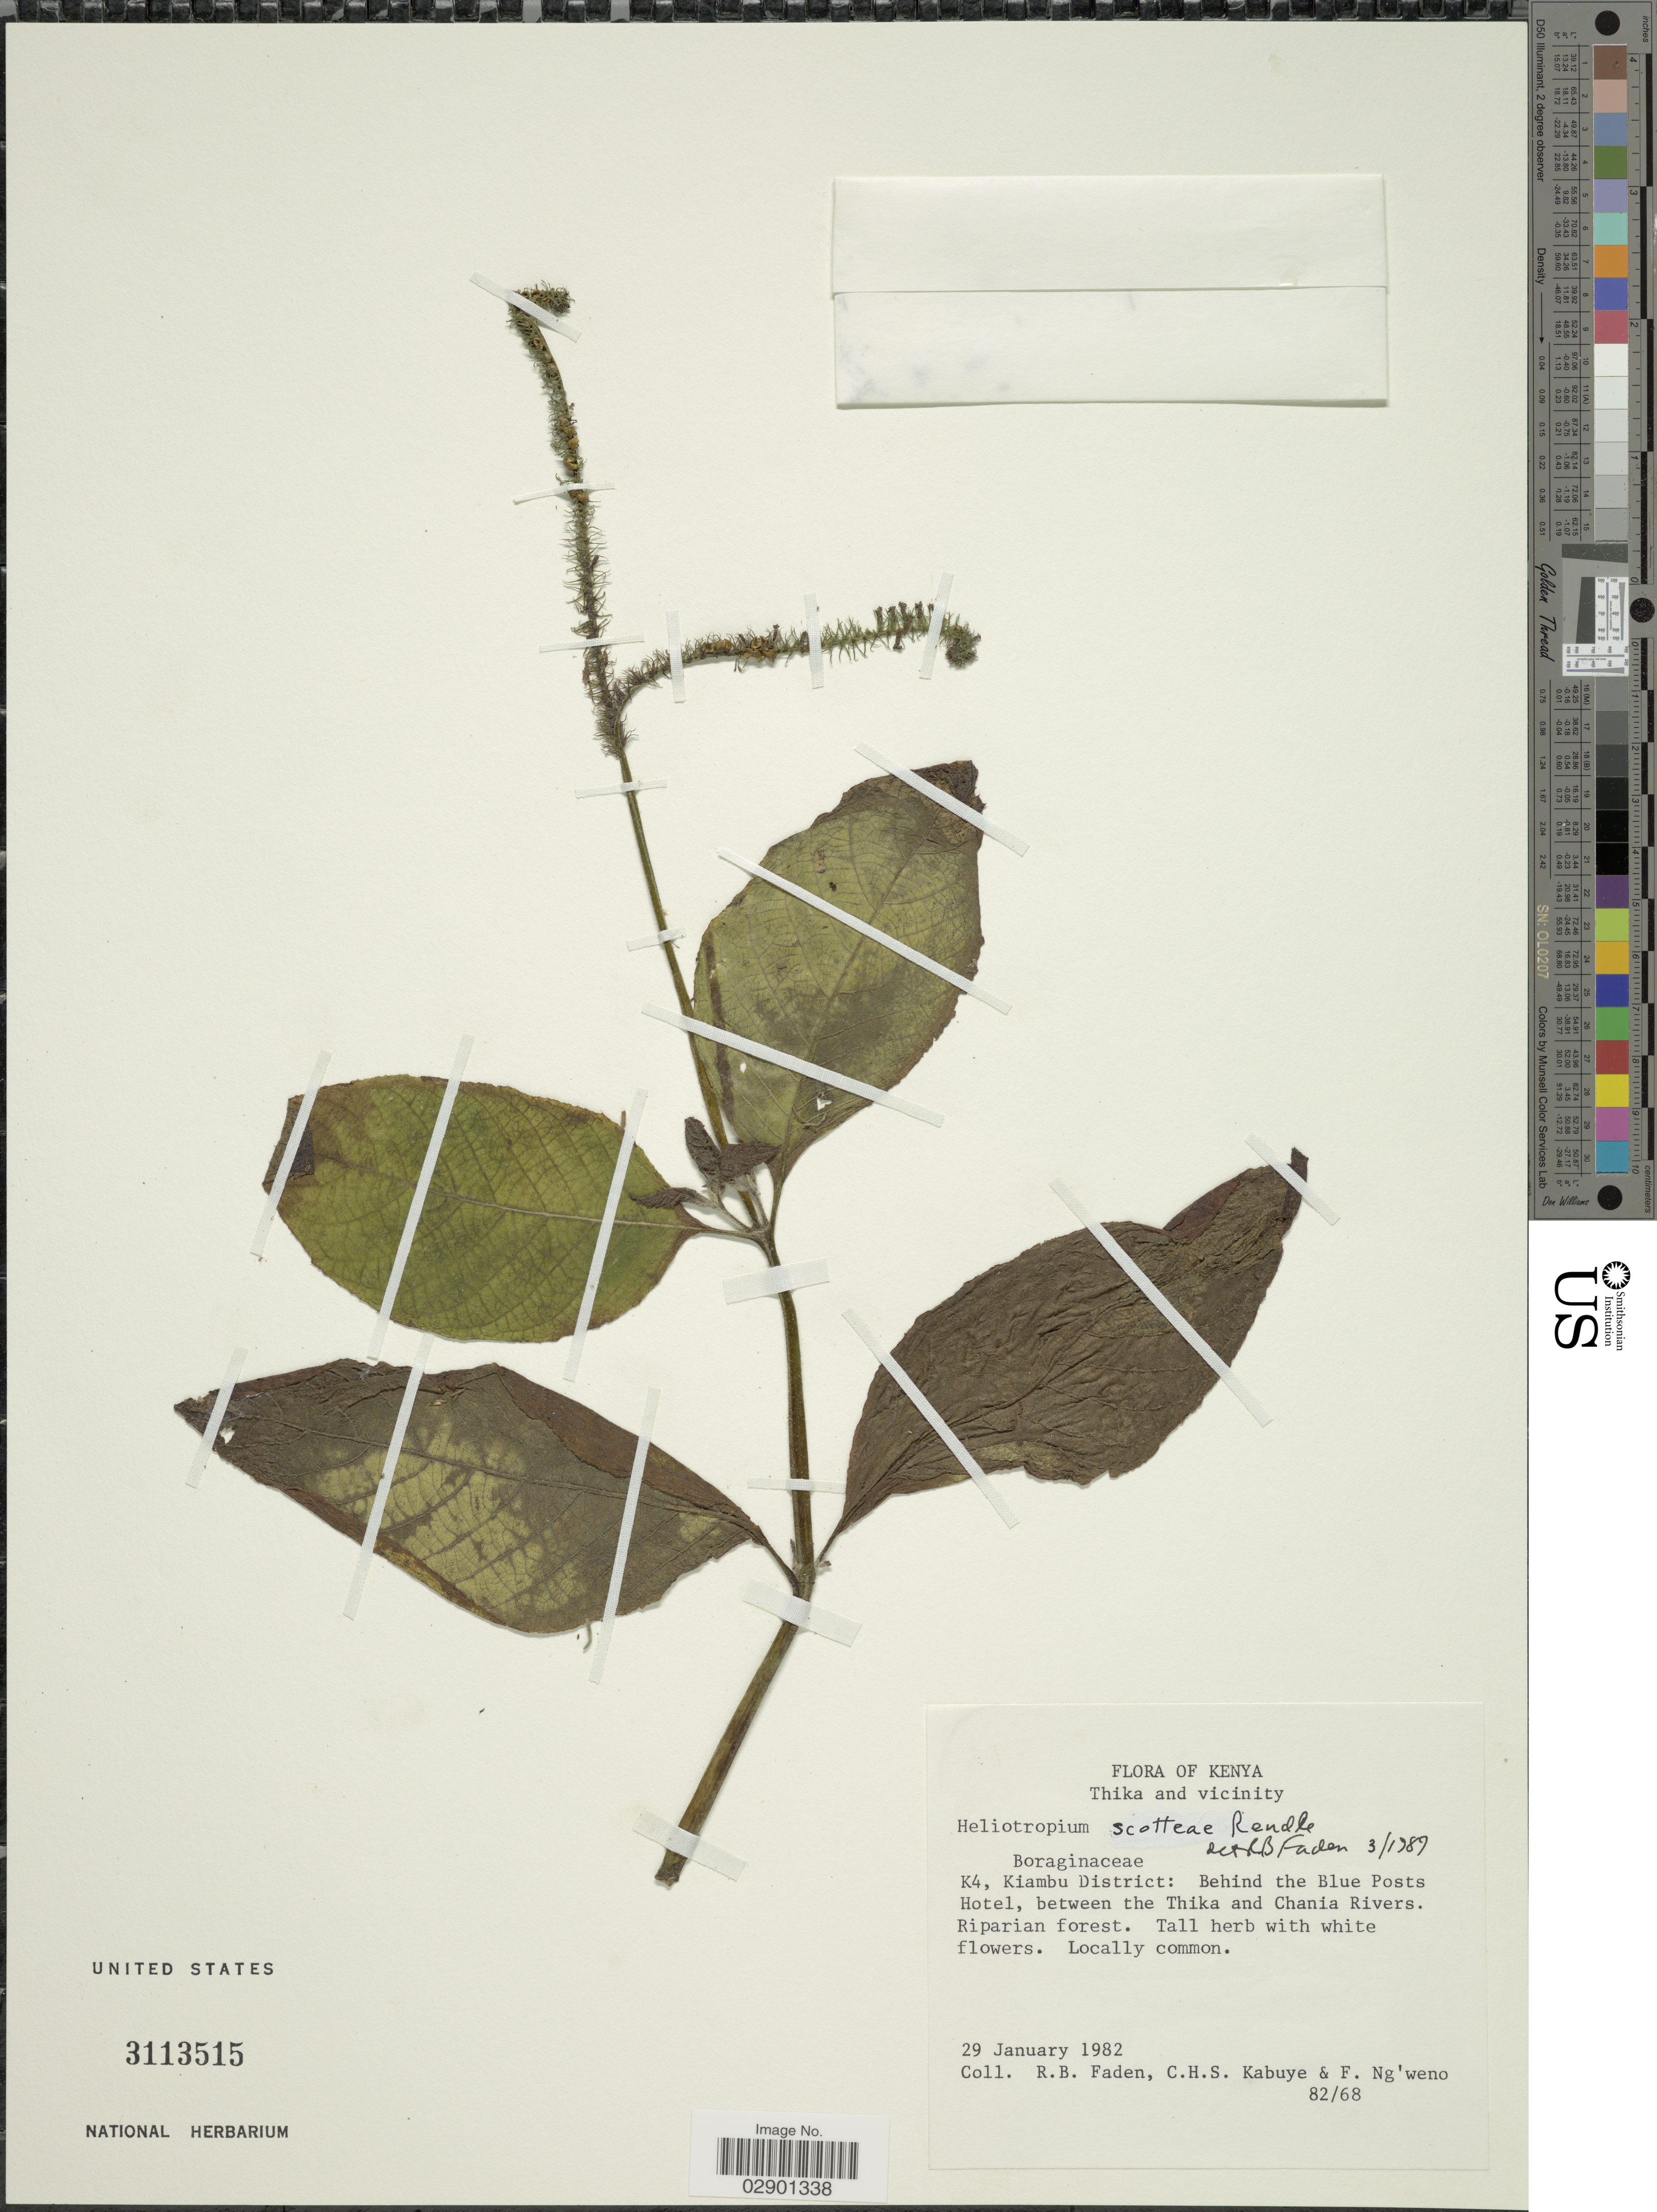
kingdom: Plantae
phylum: Tracheophyta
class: Magnoliopsida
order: Boraginales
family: Heliotropiaceae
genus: Heliotropium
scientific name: Heliotropium scotteae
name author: Rendle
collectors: R. B. Faden, C. Kabuye & F. Ng'weno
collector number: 82/68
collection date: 1982-01-29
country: Kenya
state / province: Kiambu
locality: Thika and vicinity. K4, Kiambu District: Behind the Blue Posts Hotel, between the Thika and Chania Rivers. Riparian forest.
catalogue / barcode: US 3113515